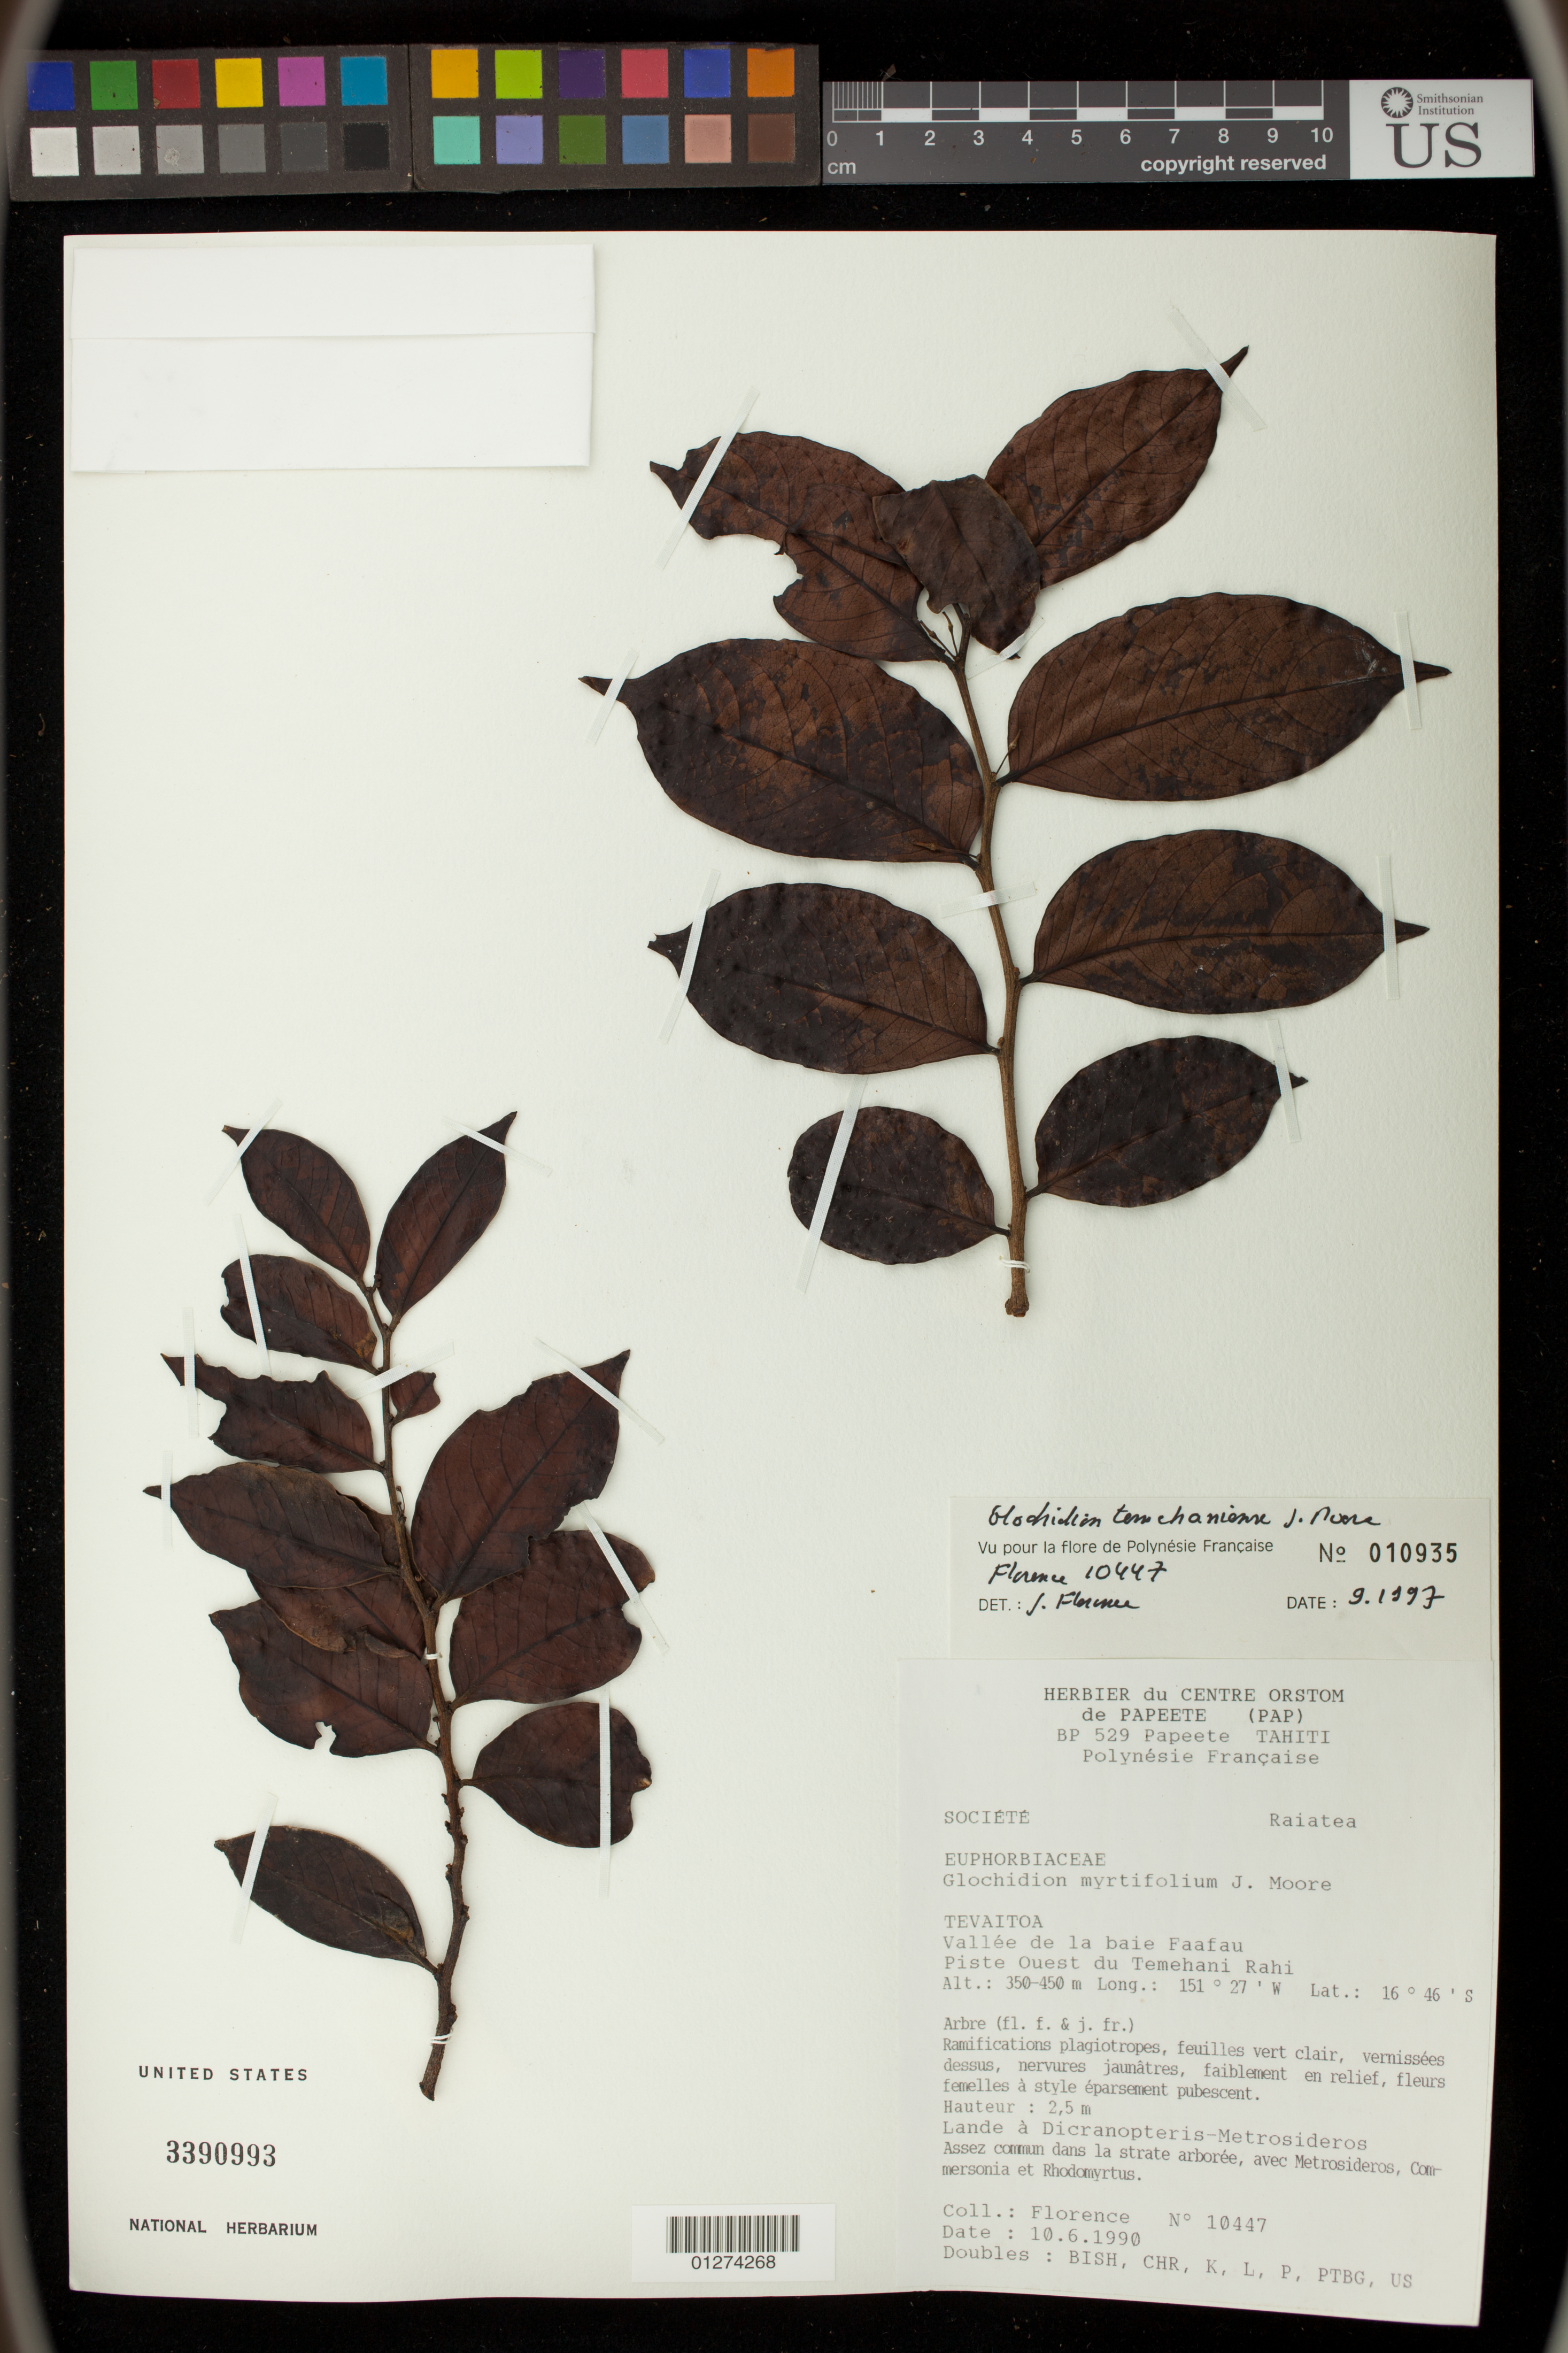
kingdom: Plantae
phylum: Tracheophyta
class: Magnoliopsida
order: Malpighiales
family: Phyllanthaceae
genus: Phyllanthus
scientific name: Phyllanthus temehaniensis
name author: (J.W. Moore) W.L. Wagner & Lorence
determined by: Wagner, W. L., (BOT), Smithsonian Institution - National Museum of Natural History (UNITED STATES)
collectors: -. Florence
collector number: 10447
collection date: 1990-06-10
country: French Polynesia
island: Raiatea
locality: Society Islands: Raiatea Island. Tevaitoa. Vallée de la baie Faafau. Piste Ouest du Temehani Rahi.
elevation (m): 350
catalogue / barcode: US 3390993